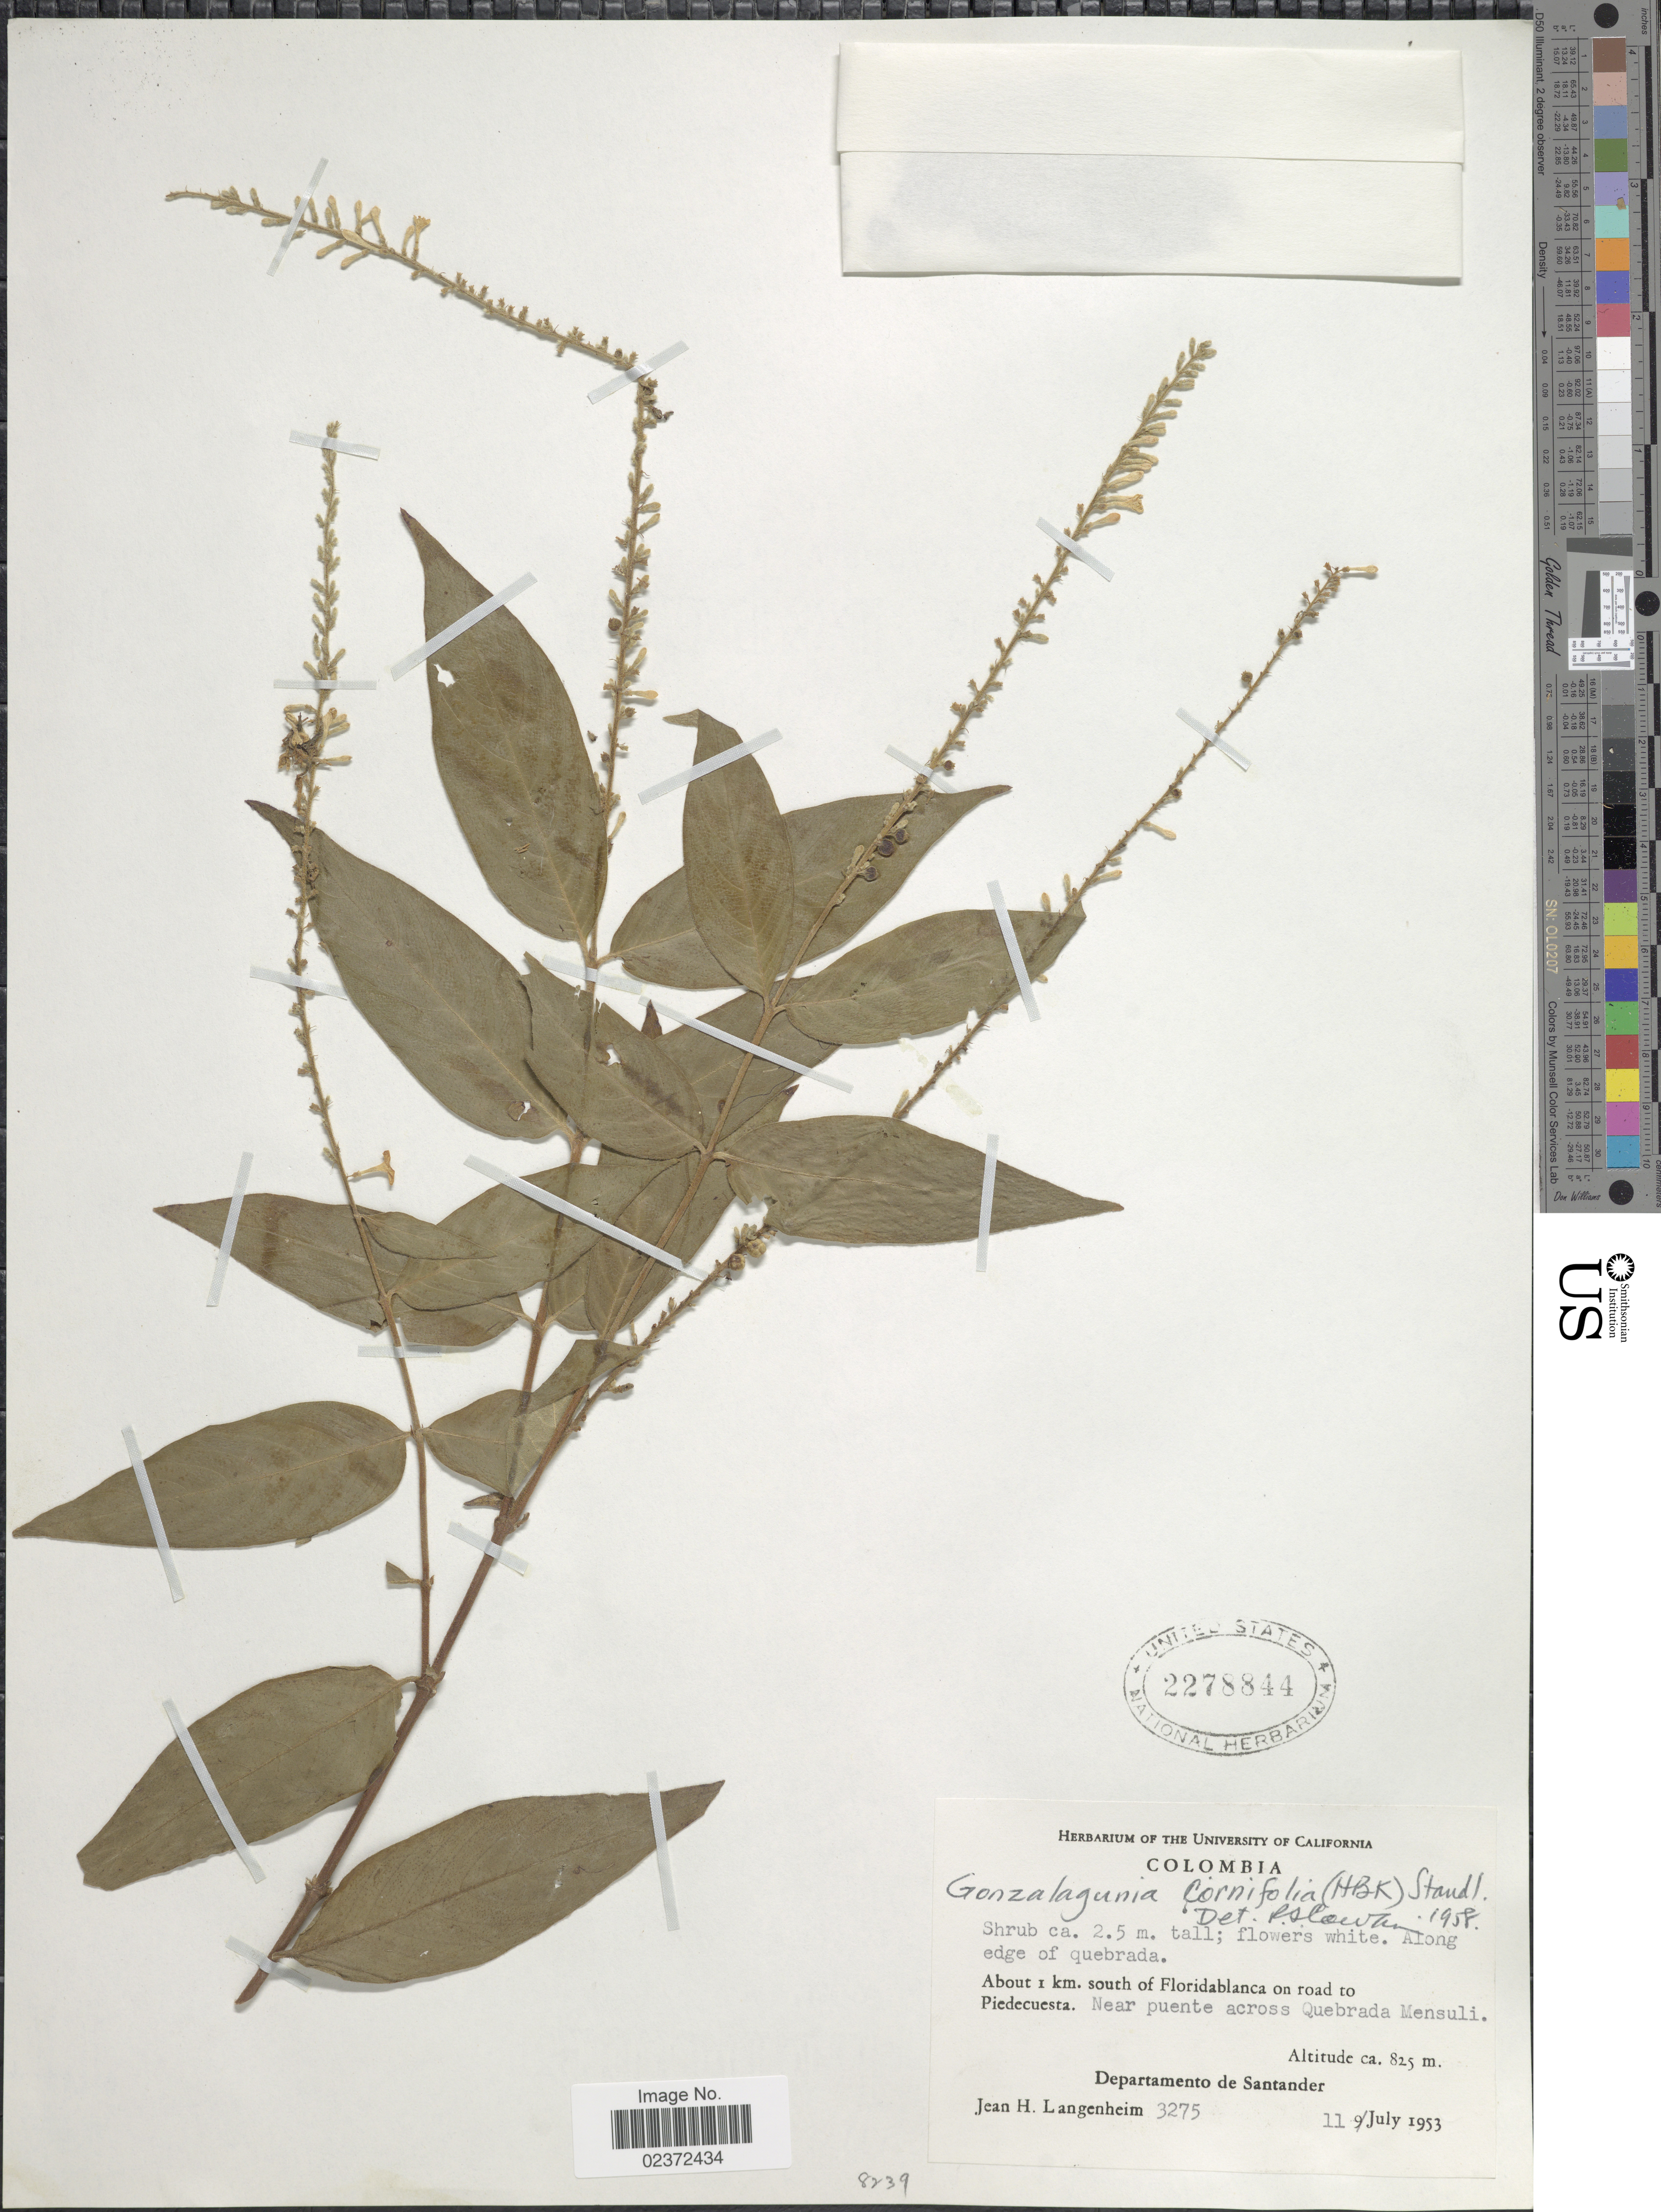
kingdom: Plantae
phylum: Tracheophyta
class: Magnoliopsida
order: Gentianales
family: Rubiaceae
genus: Gonzalagunia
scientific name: Gonzalagunia cornifolia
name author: (Kunth) Standl.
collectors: J. H. Langenheim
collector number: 3275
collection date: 1953-07-11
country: Colombia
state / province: Santander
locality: Along edge of quebrada, About 1 km south of Floridablanca on road to Piedecuesta. Near puente across Quebrada Mensuli, Departamento de Santander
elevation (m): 825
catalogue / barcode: US 2278844